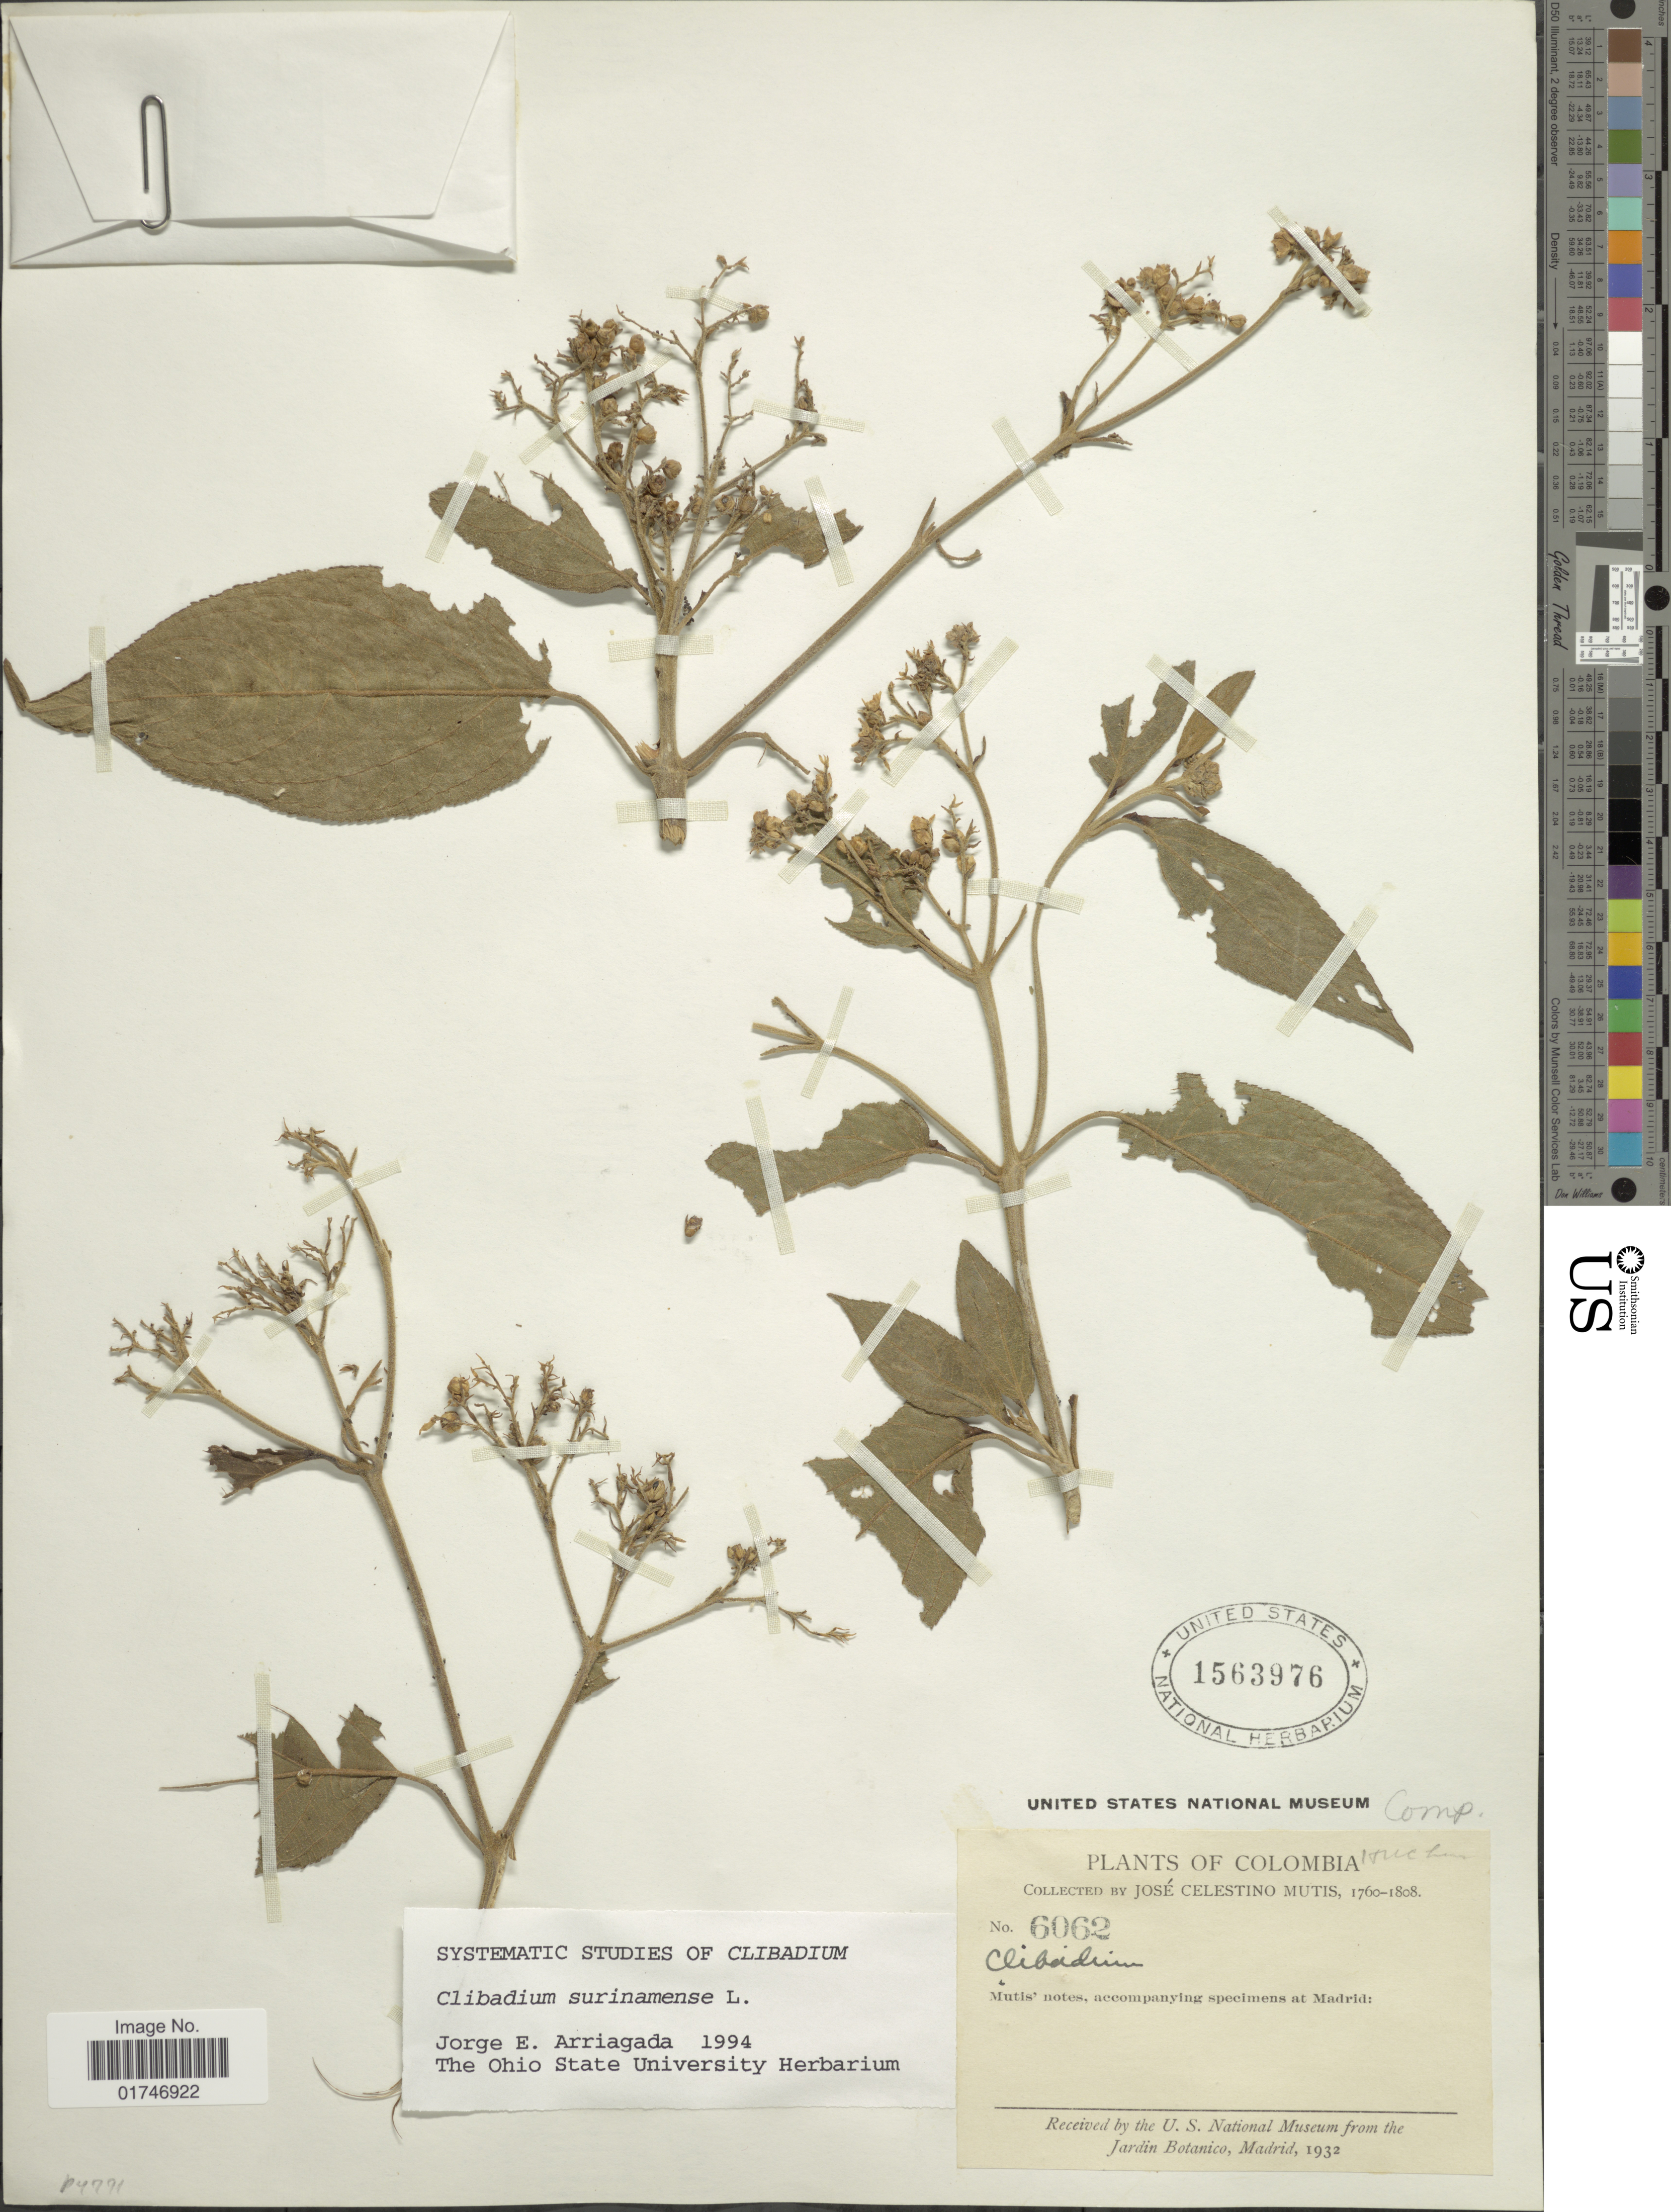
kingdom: Plantae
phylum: Tracheophyta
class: Magnoliopsida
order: Asterales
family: Asteraceae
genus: Clibadium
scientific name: Clibadium surinamense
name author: L.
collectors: J. C. B. Mutis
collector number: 6062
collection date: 1760/1808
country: Colombia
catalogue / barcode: US 1563976